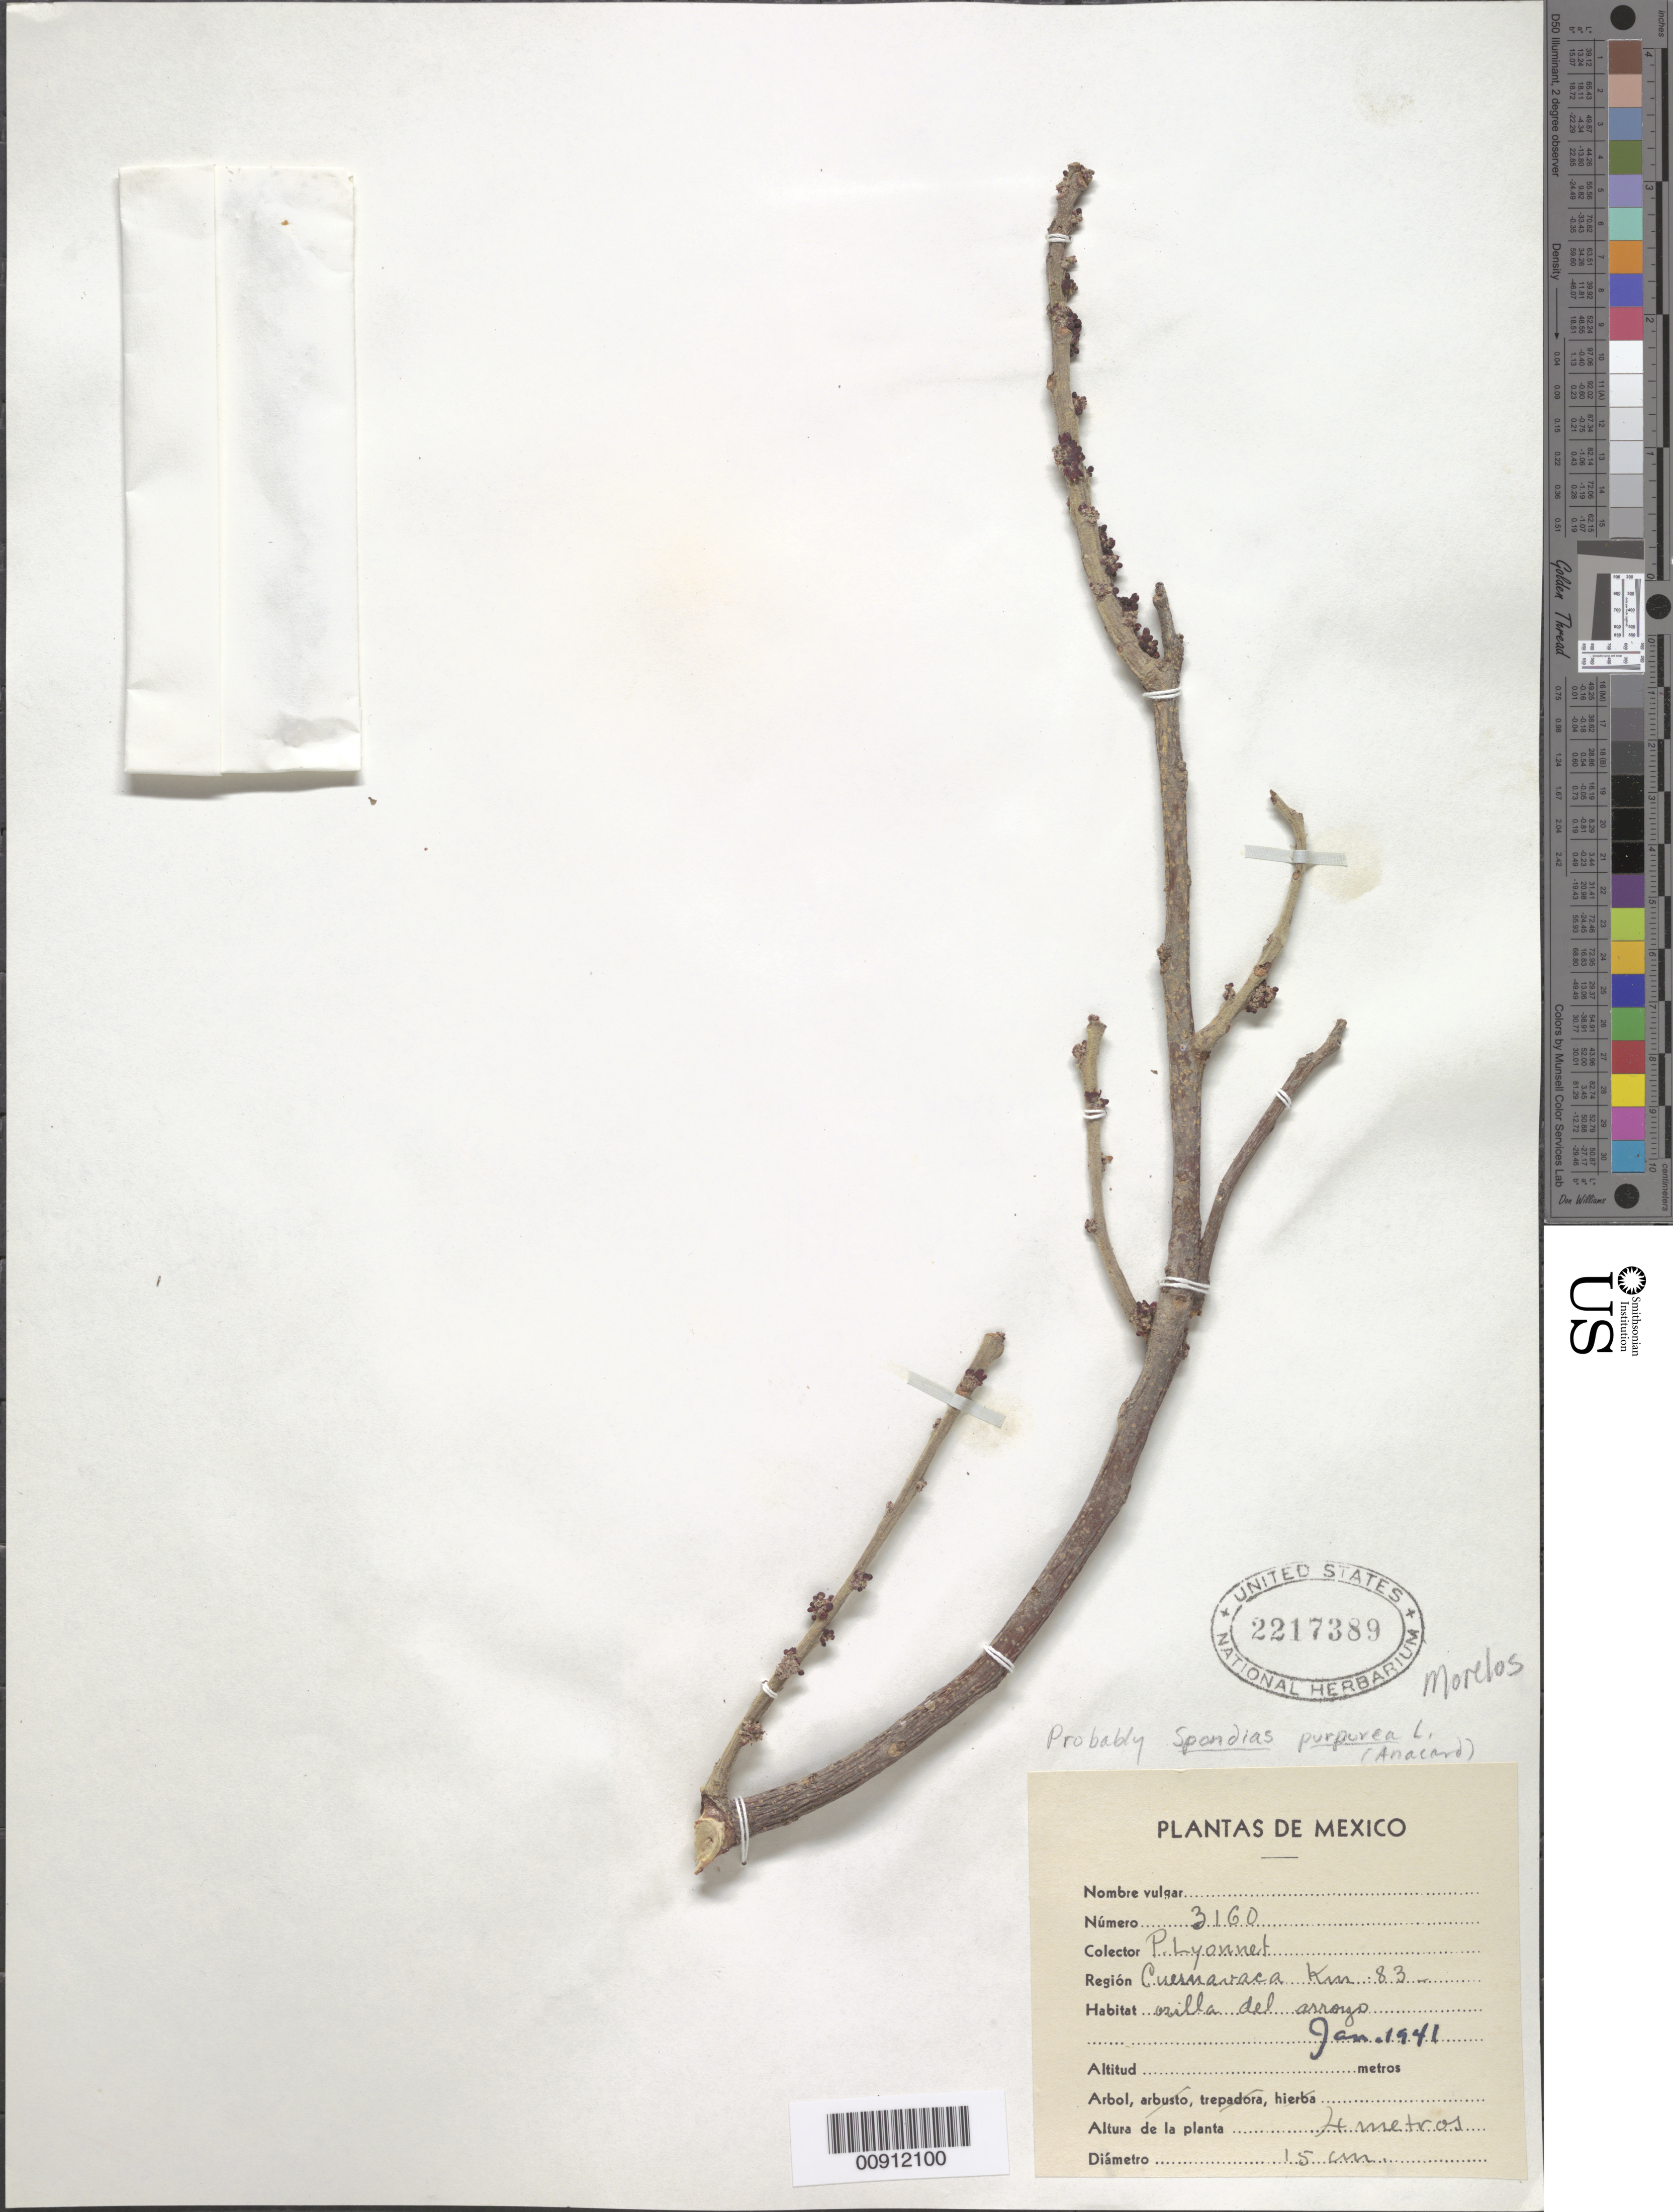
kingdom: Plantae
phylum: Tracheophyta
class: Magnoliopsida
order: Sapindales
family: Anacardiaceae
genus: Spondias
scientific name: Spondias purpurea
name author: L.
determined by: Mitchell, John D.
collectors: Bro. E. Lyonnet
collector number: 3160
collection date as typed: Jan 1941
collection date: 1941-01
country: Mexico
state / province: Morelos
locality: Cuernavaca Km. 83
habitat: Orilla del arroyo.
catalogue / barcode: US 2217389